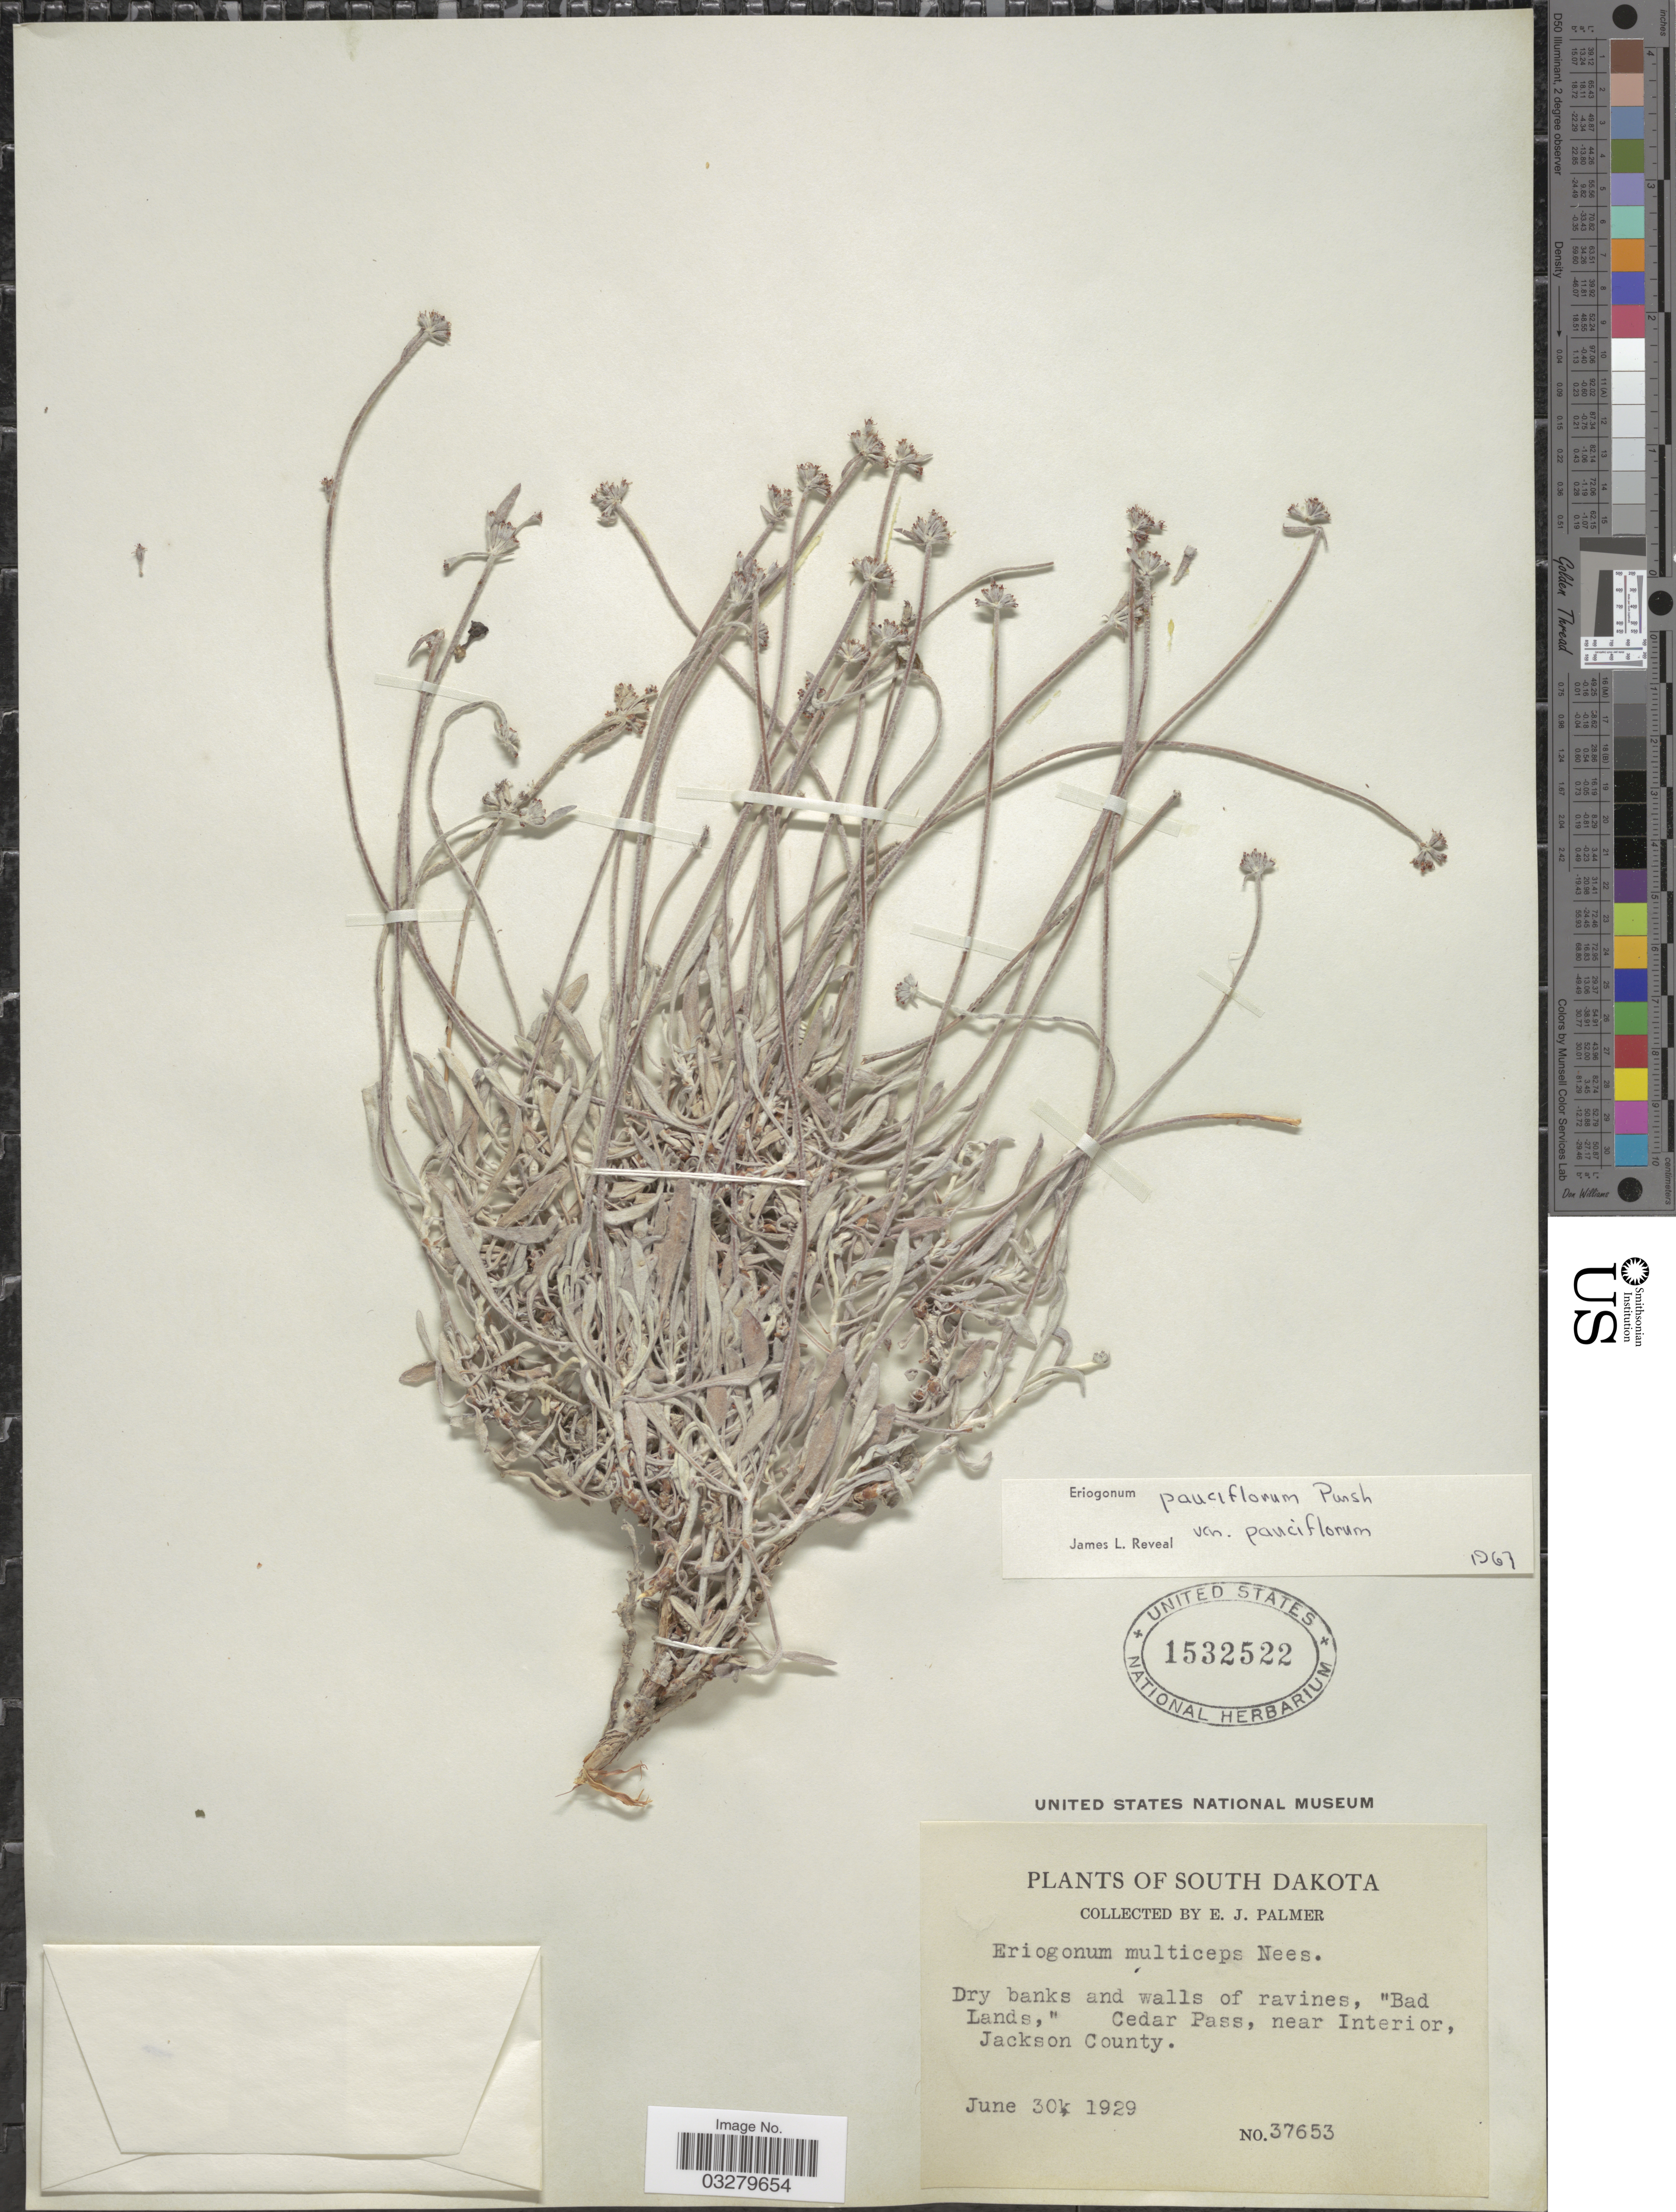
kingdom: Plantae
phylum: Tracheophyta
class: Magnoliopsida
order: Caryophyllales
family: Polygonaceae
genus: Eriogonum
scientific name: Eriogonum pauciflorum var. pauciflorum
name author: Pursh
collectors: E. J. Palmer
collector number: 37653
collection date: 1929-06-30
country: United States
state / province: South Dakota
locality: Bad Lands,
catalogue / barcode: US 1532522